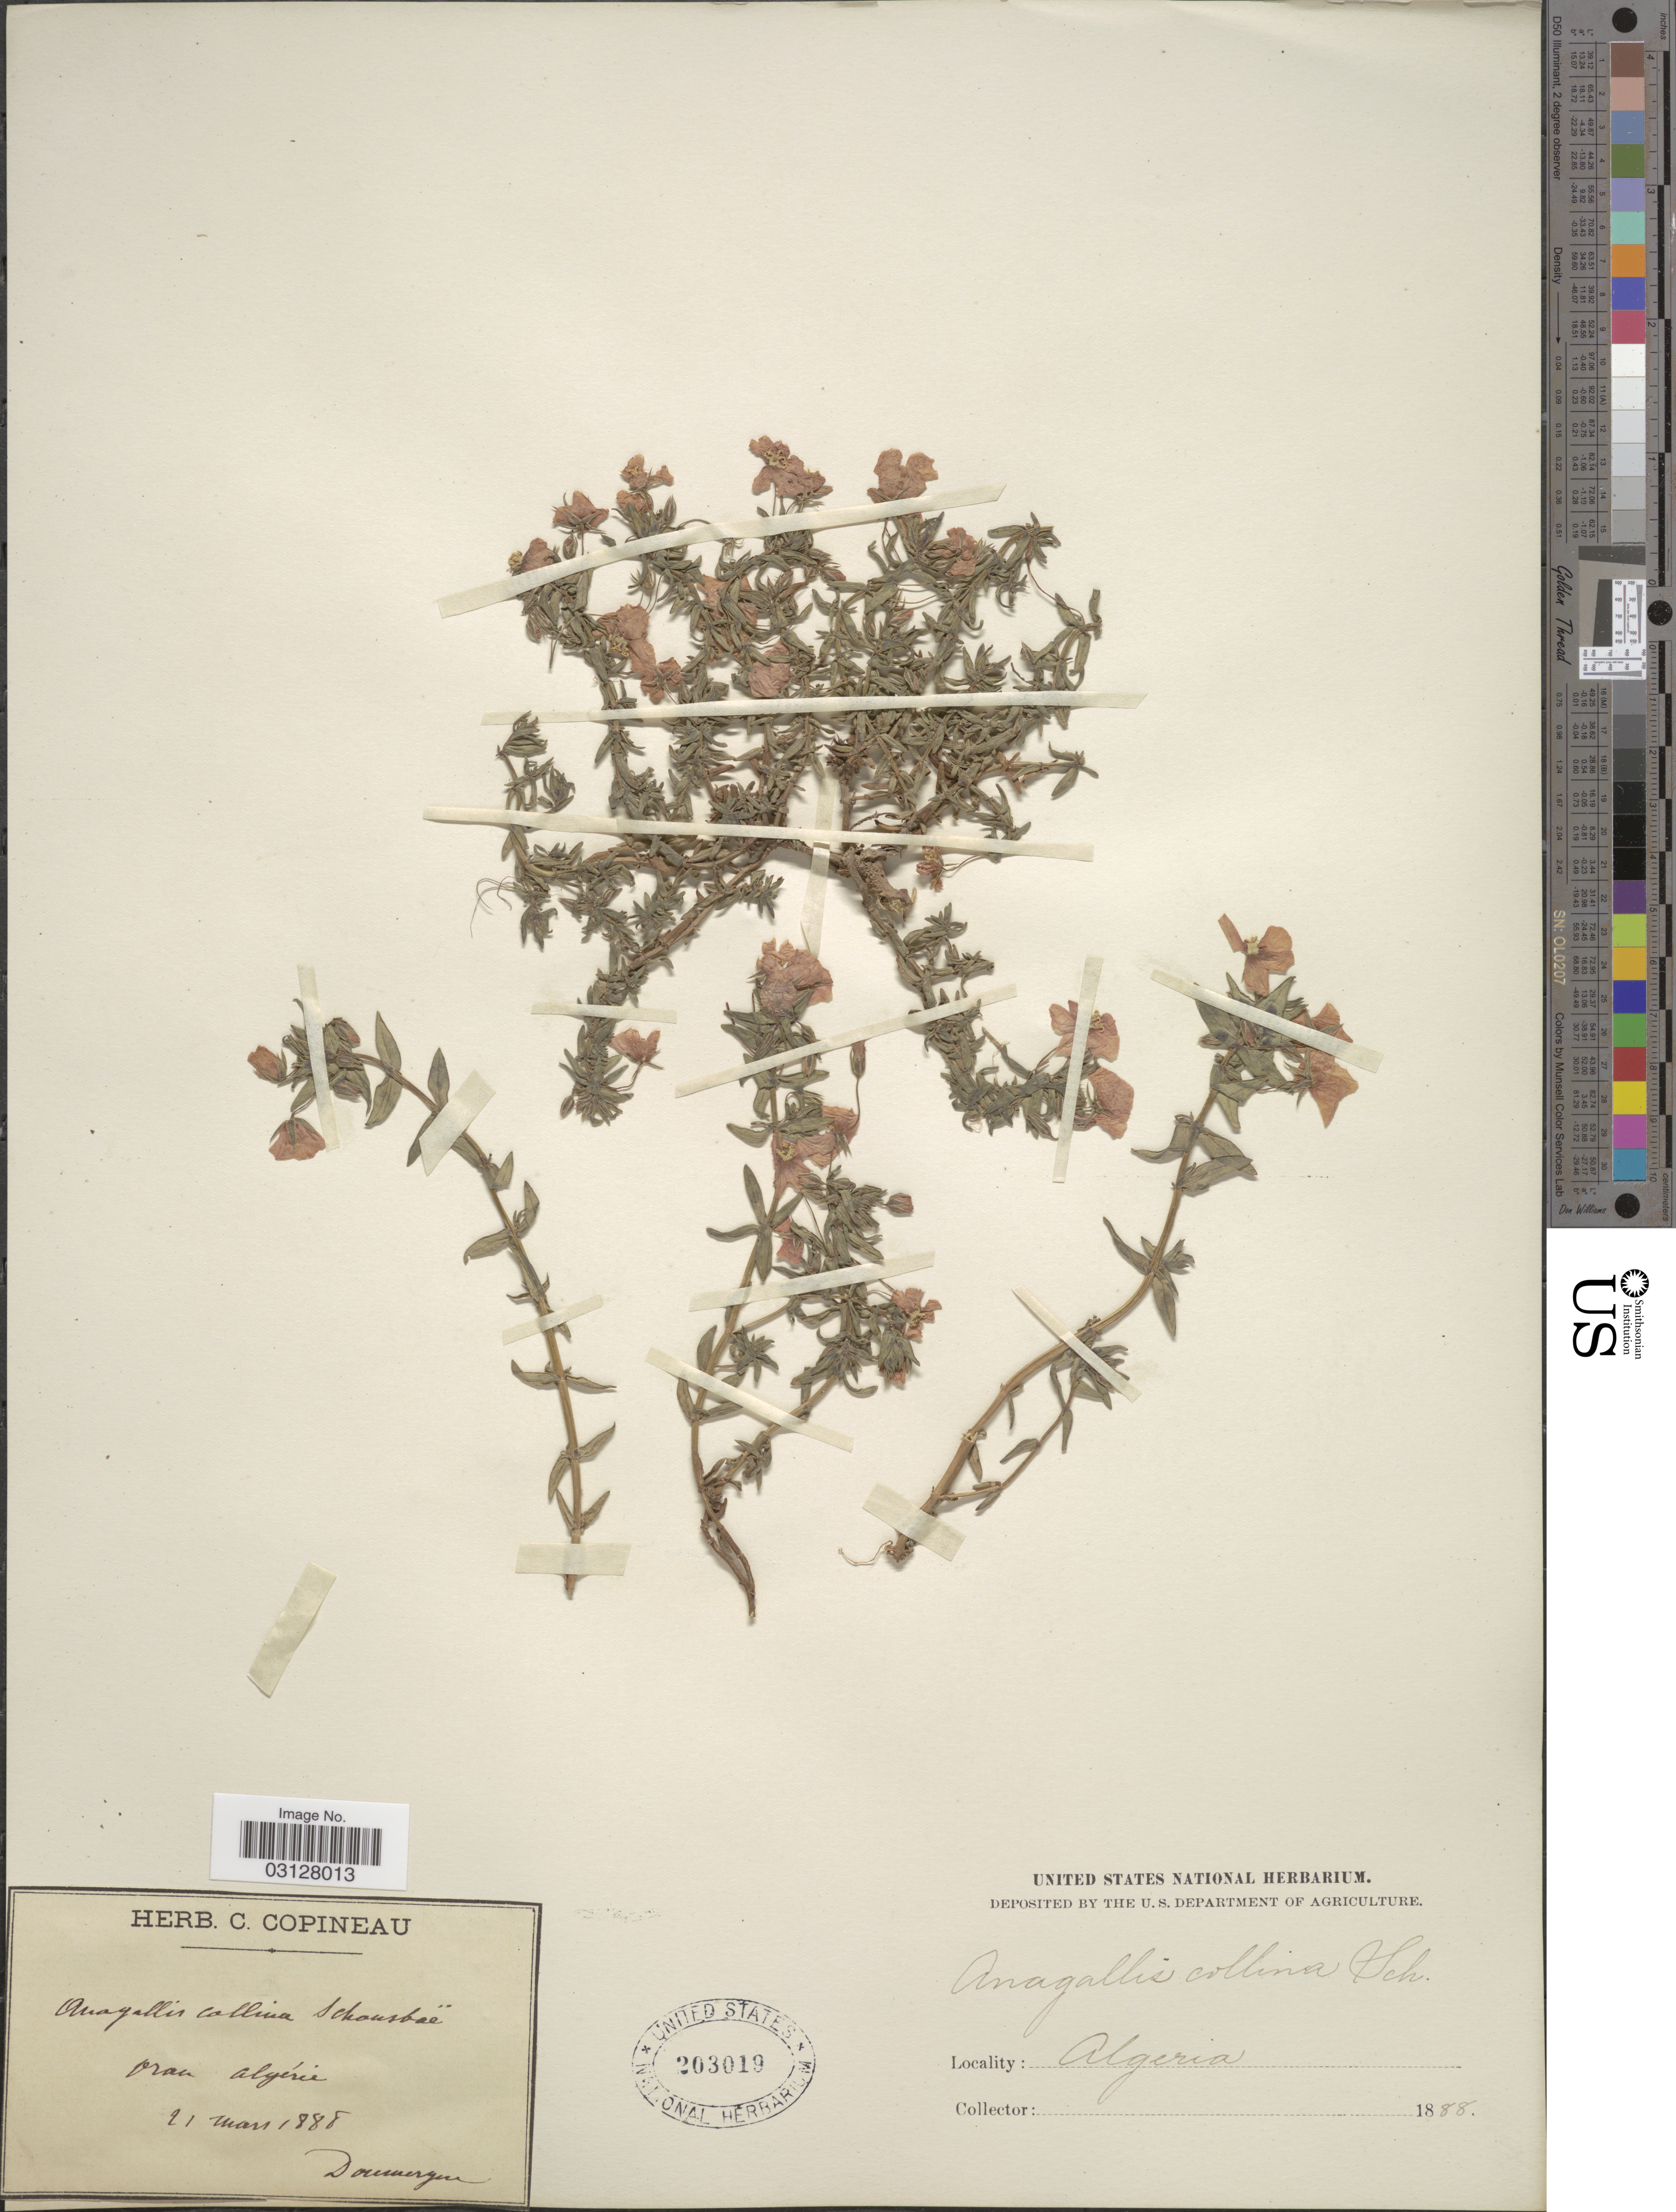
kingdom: Plantae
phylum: Tracheophyta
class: Magnoliopsida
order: Ericales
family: Primulaceae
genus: Anagallis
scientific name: Anagallis collina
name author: Schousb.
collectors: F. Doumergue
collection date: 1888-03-21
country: Algeria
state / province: Oran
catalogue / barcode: US 203019